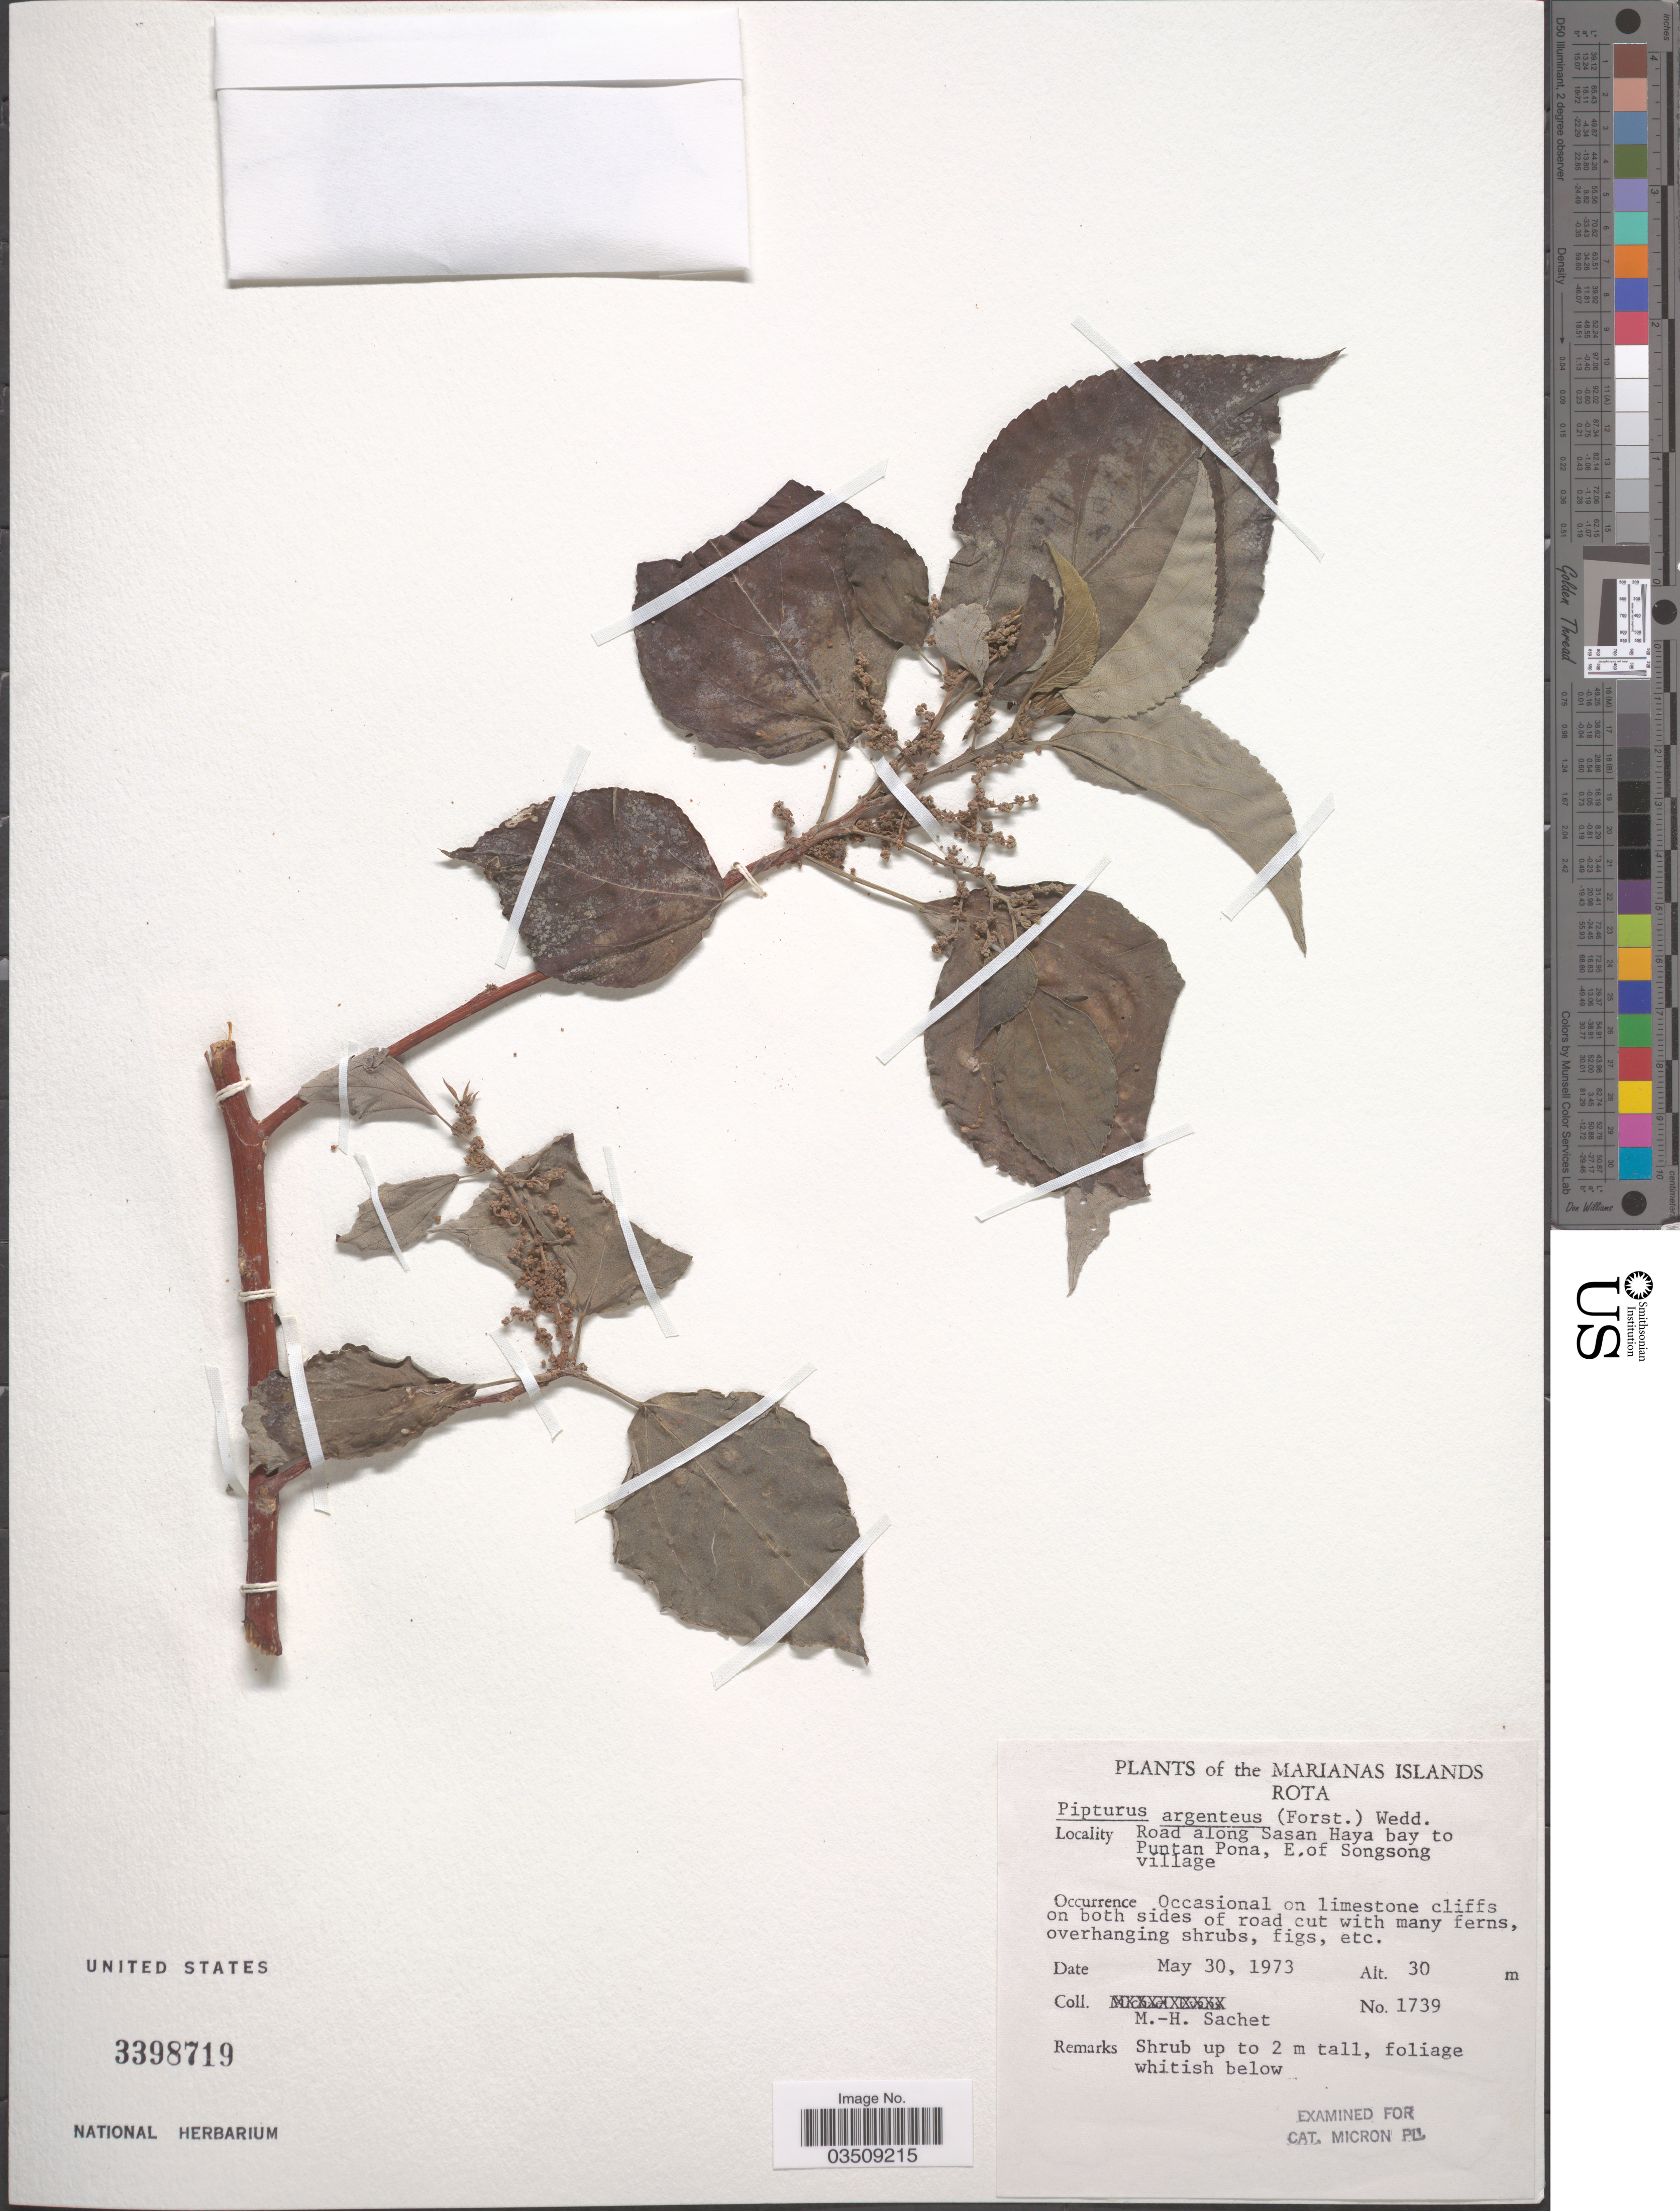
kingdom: Plantae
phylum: Tracheophyta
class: Magnoliopsida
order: Rosales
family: Urticaceae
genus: Pipturus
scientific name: Pipturus argenteus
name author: (G. Forst.) Wedd.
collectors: M.-H. Sachet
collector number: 1739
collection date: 1973-05-30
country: Northern Mariana Islands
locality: Marianas Islands. Rota. Road along Sasan Haya bay to Puntan Pona, E of Songsong village.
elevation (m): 30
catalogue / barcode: US 3398719